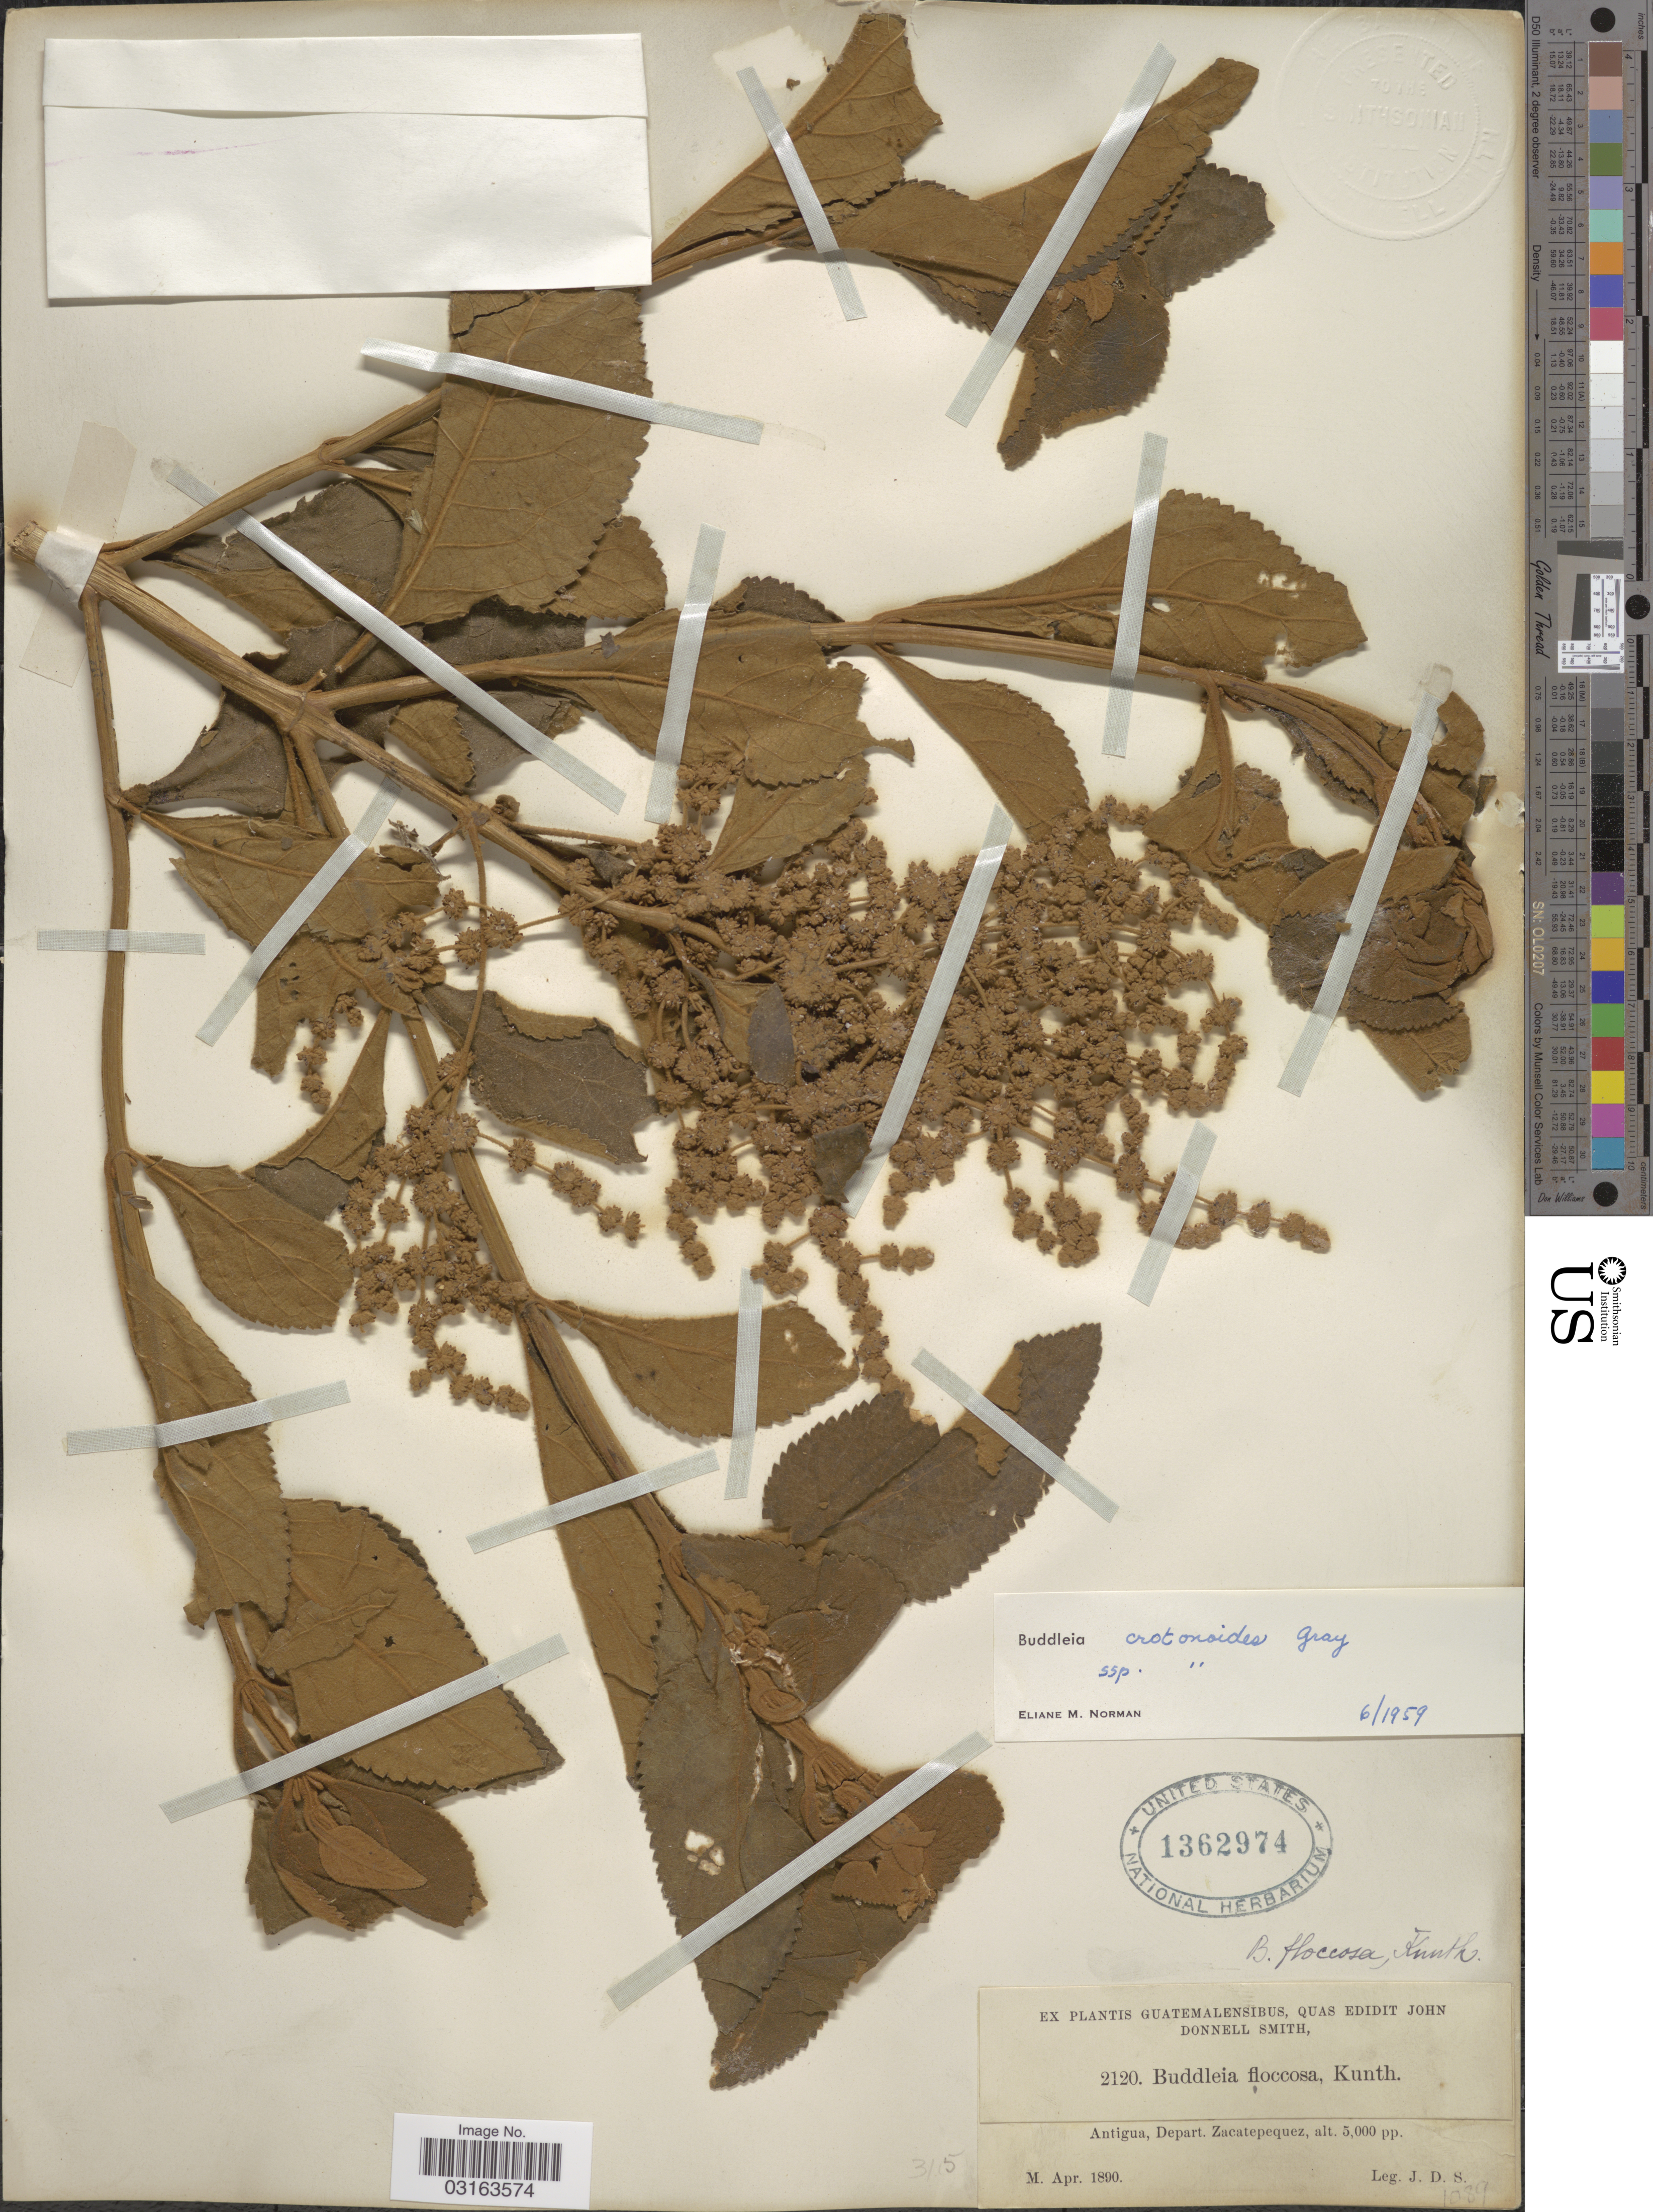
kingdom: Plantae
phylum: Tracheophyta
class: Magnoliopsida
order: Lamiales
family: Scrophulariaceae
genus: Buddleja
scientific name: Buddleja crotonoides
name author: A. Gray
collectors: J. Donnell Smith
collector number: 2120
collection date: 1890-04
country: Guatemala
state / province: Sacatepéquez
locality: Antigua, Depart. Zacatepequez.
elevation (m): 1524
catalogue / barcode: US 1362974